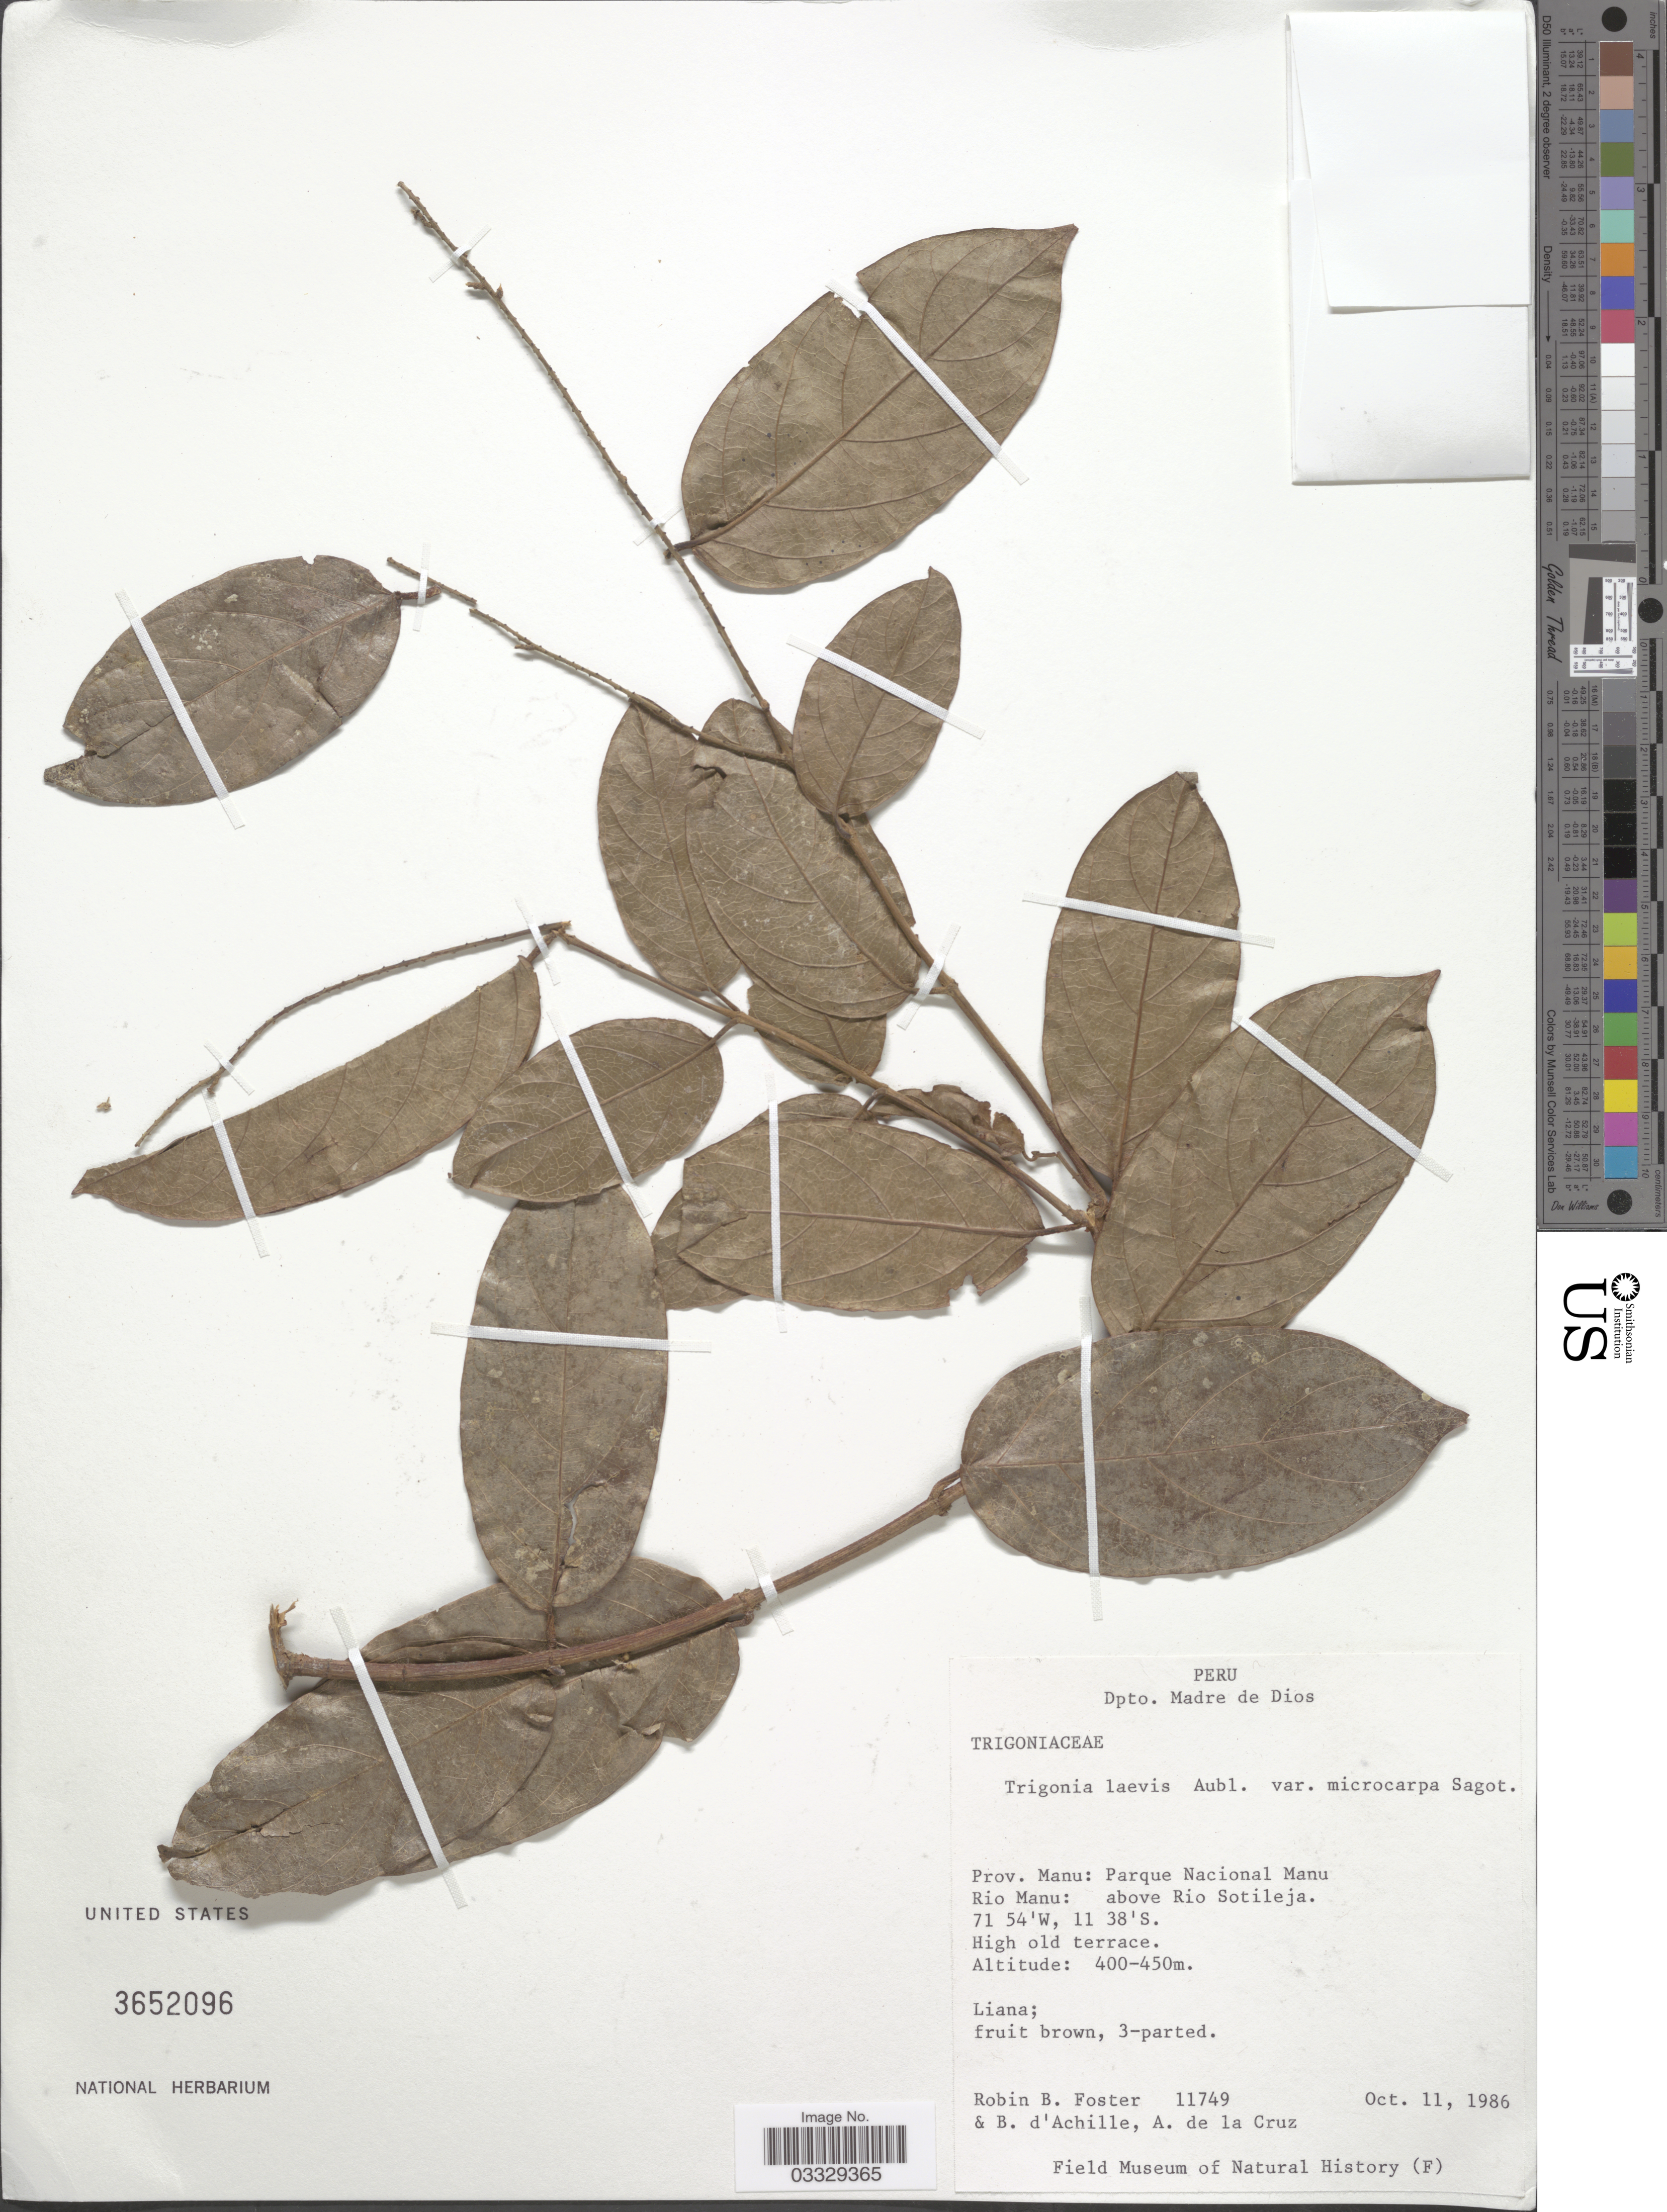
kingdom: Plantae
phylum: Tracheophyta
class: Magnoliopsida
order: Malpighiales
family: Trigoniaceae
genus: Trigonia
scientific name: Trigonia laevis var. microcarpa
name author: (Sagot ex Warm.) Sagot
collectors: R. B. Foster, B. d'Achille & A. de la Cruz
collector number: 11749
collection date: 1986-10-11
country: Peru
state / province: Madre de Dios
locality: Dpto. Madre de Dios. Prov. Manu: Parque Nacional Manu. Rio Manu: above Rio Sotileja.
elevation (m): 400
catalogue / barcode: US 3652096